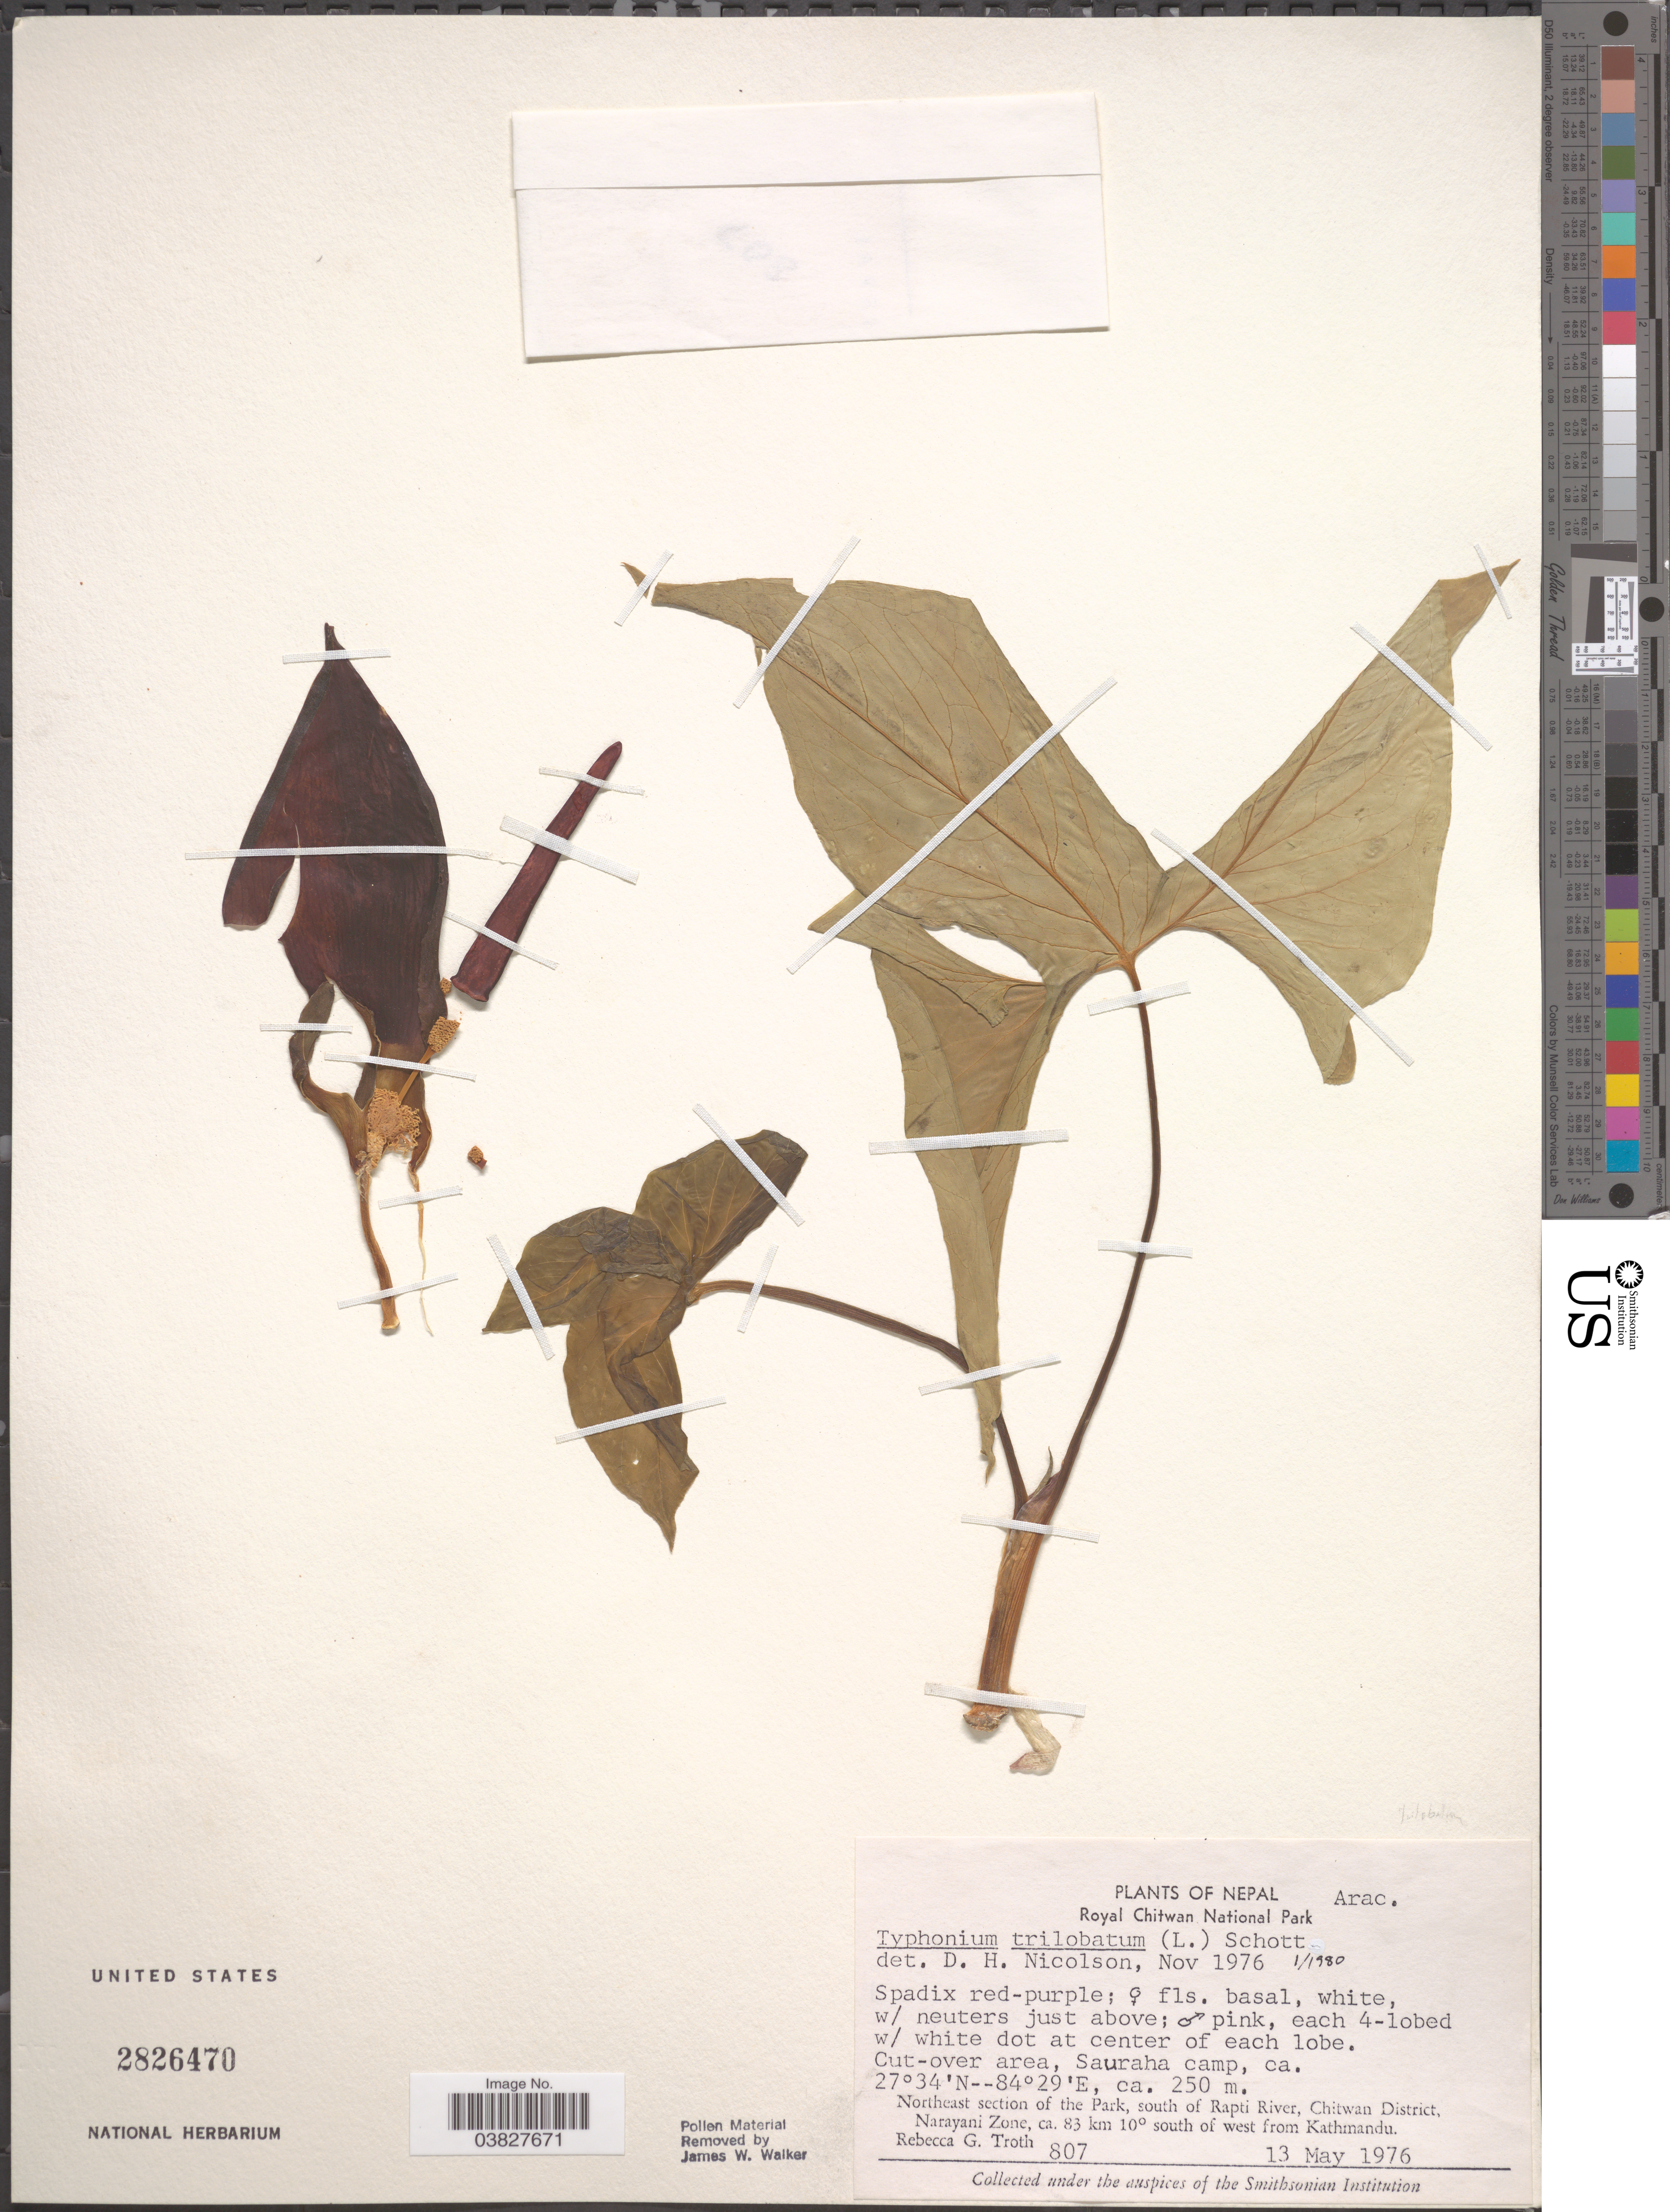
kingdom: Plantae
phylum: Tracheophyta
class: Liliopsida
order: Alismatales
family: Araceae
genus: Typhonium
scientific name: Typhonium trilobatum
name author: (L.) Schott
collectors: R. Troth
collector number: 807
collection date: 1976-05-13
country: Nepal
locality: Royal Chitwan National Park. Cut-over area, Sauraha camp. Northeast section of the Park, south of Rapti River, Chitwan District, Narayani Zone, ca. 83 km 10 south of west from Kathmandu.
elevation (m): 250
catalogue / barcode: US 2826470